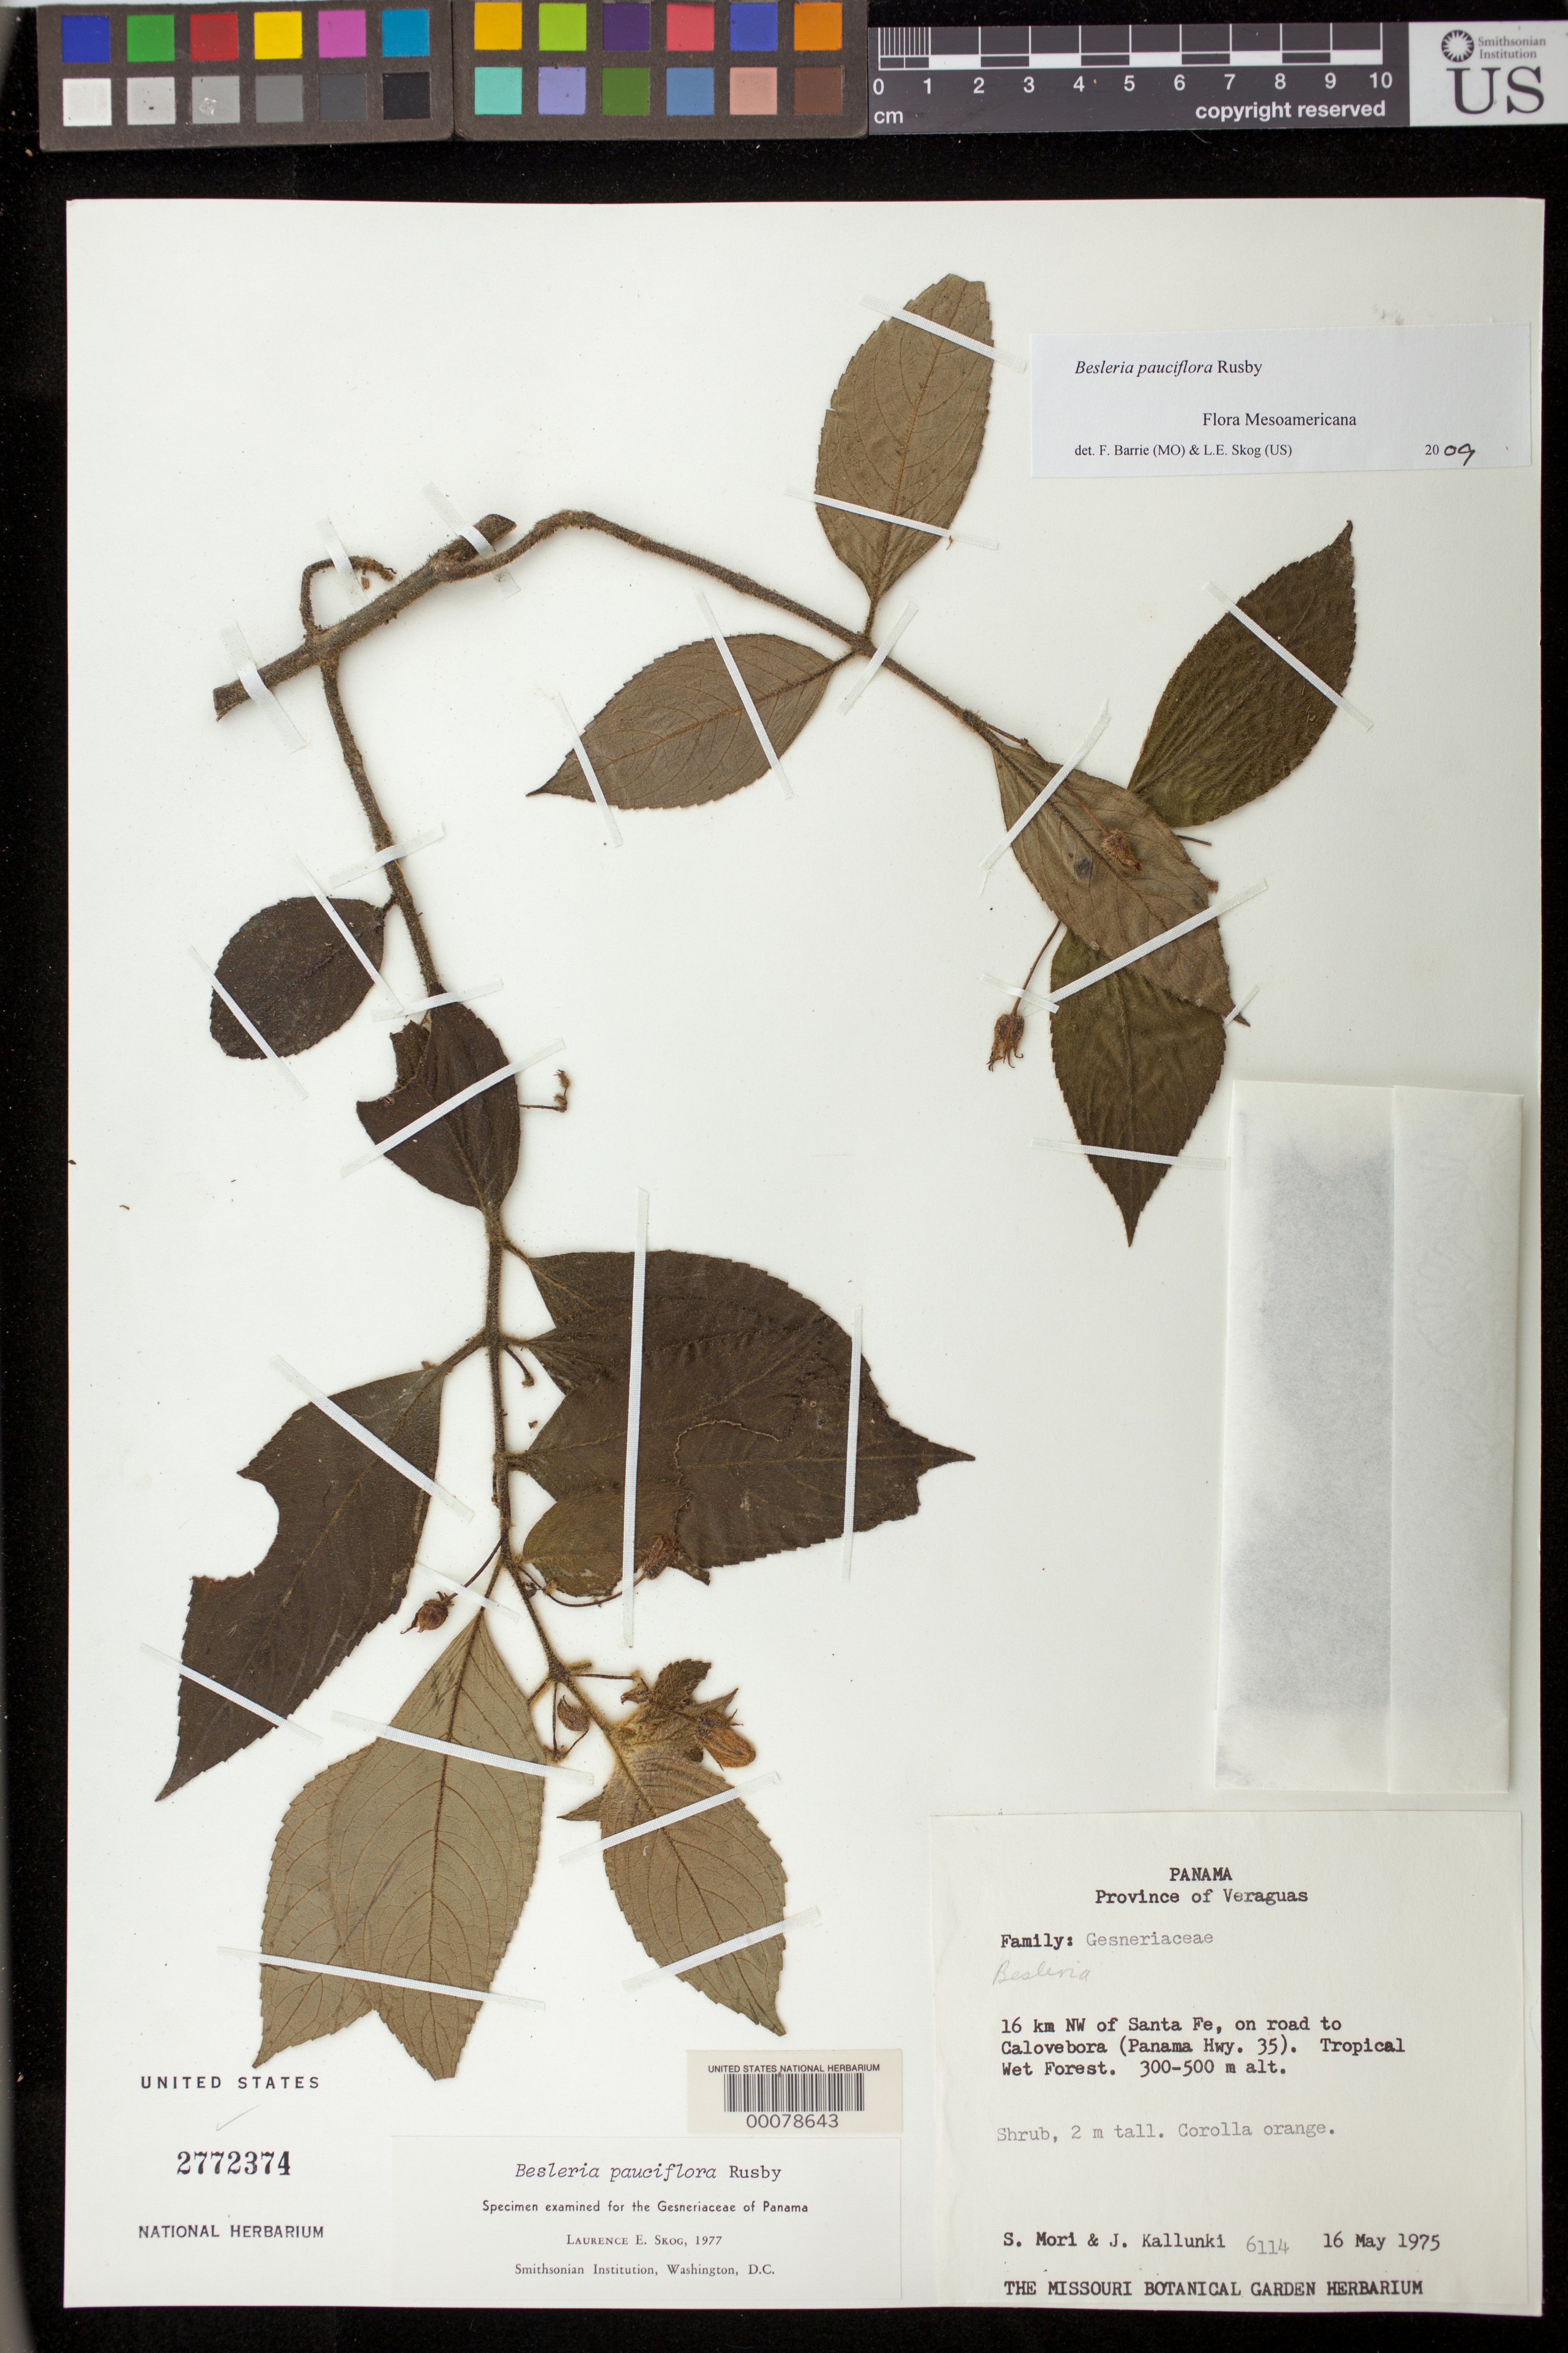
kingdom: Plantae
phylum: Tracheophyta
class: Magnoliopsida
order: Lamiales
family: Gesneriaceae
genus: Besleria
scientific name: Besleria pauciflora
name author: Rusby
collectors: S. Mori & J. Kallunki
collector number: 6114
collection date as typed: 16 May 1975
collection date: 1975-05-16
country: Panama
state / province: Veraguas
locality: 16 km NW of Santa Fe, on road to Calovebora (Panama hwy 35)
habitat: Tropical wet forest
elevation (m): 300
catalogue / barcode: US 2772374